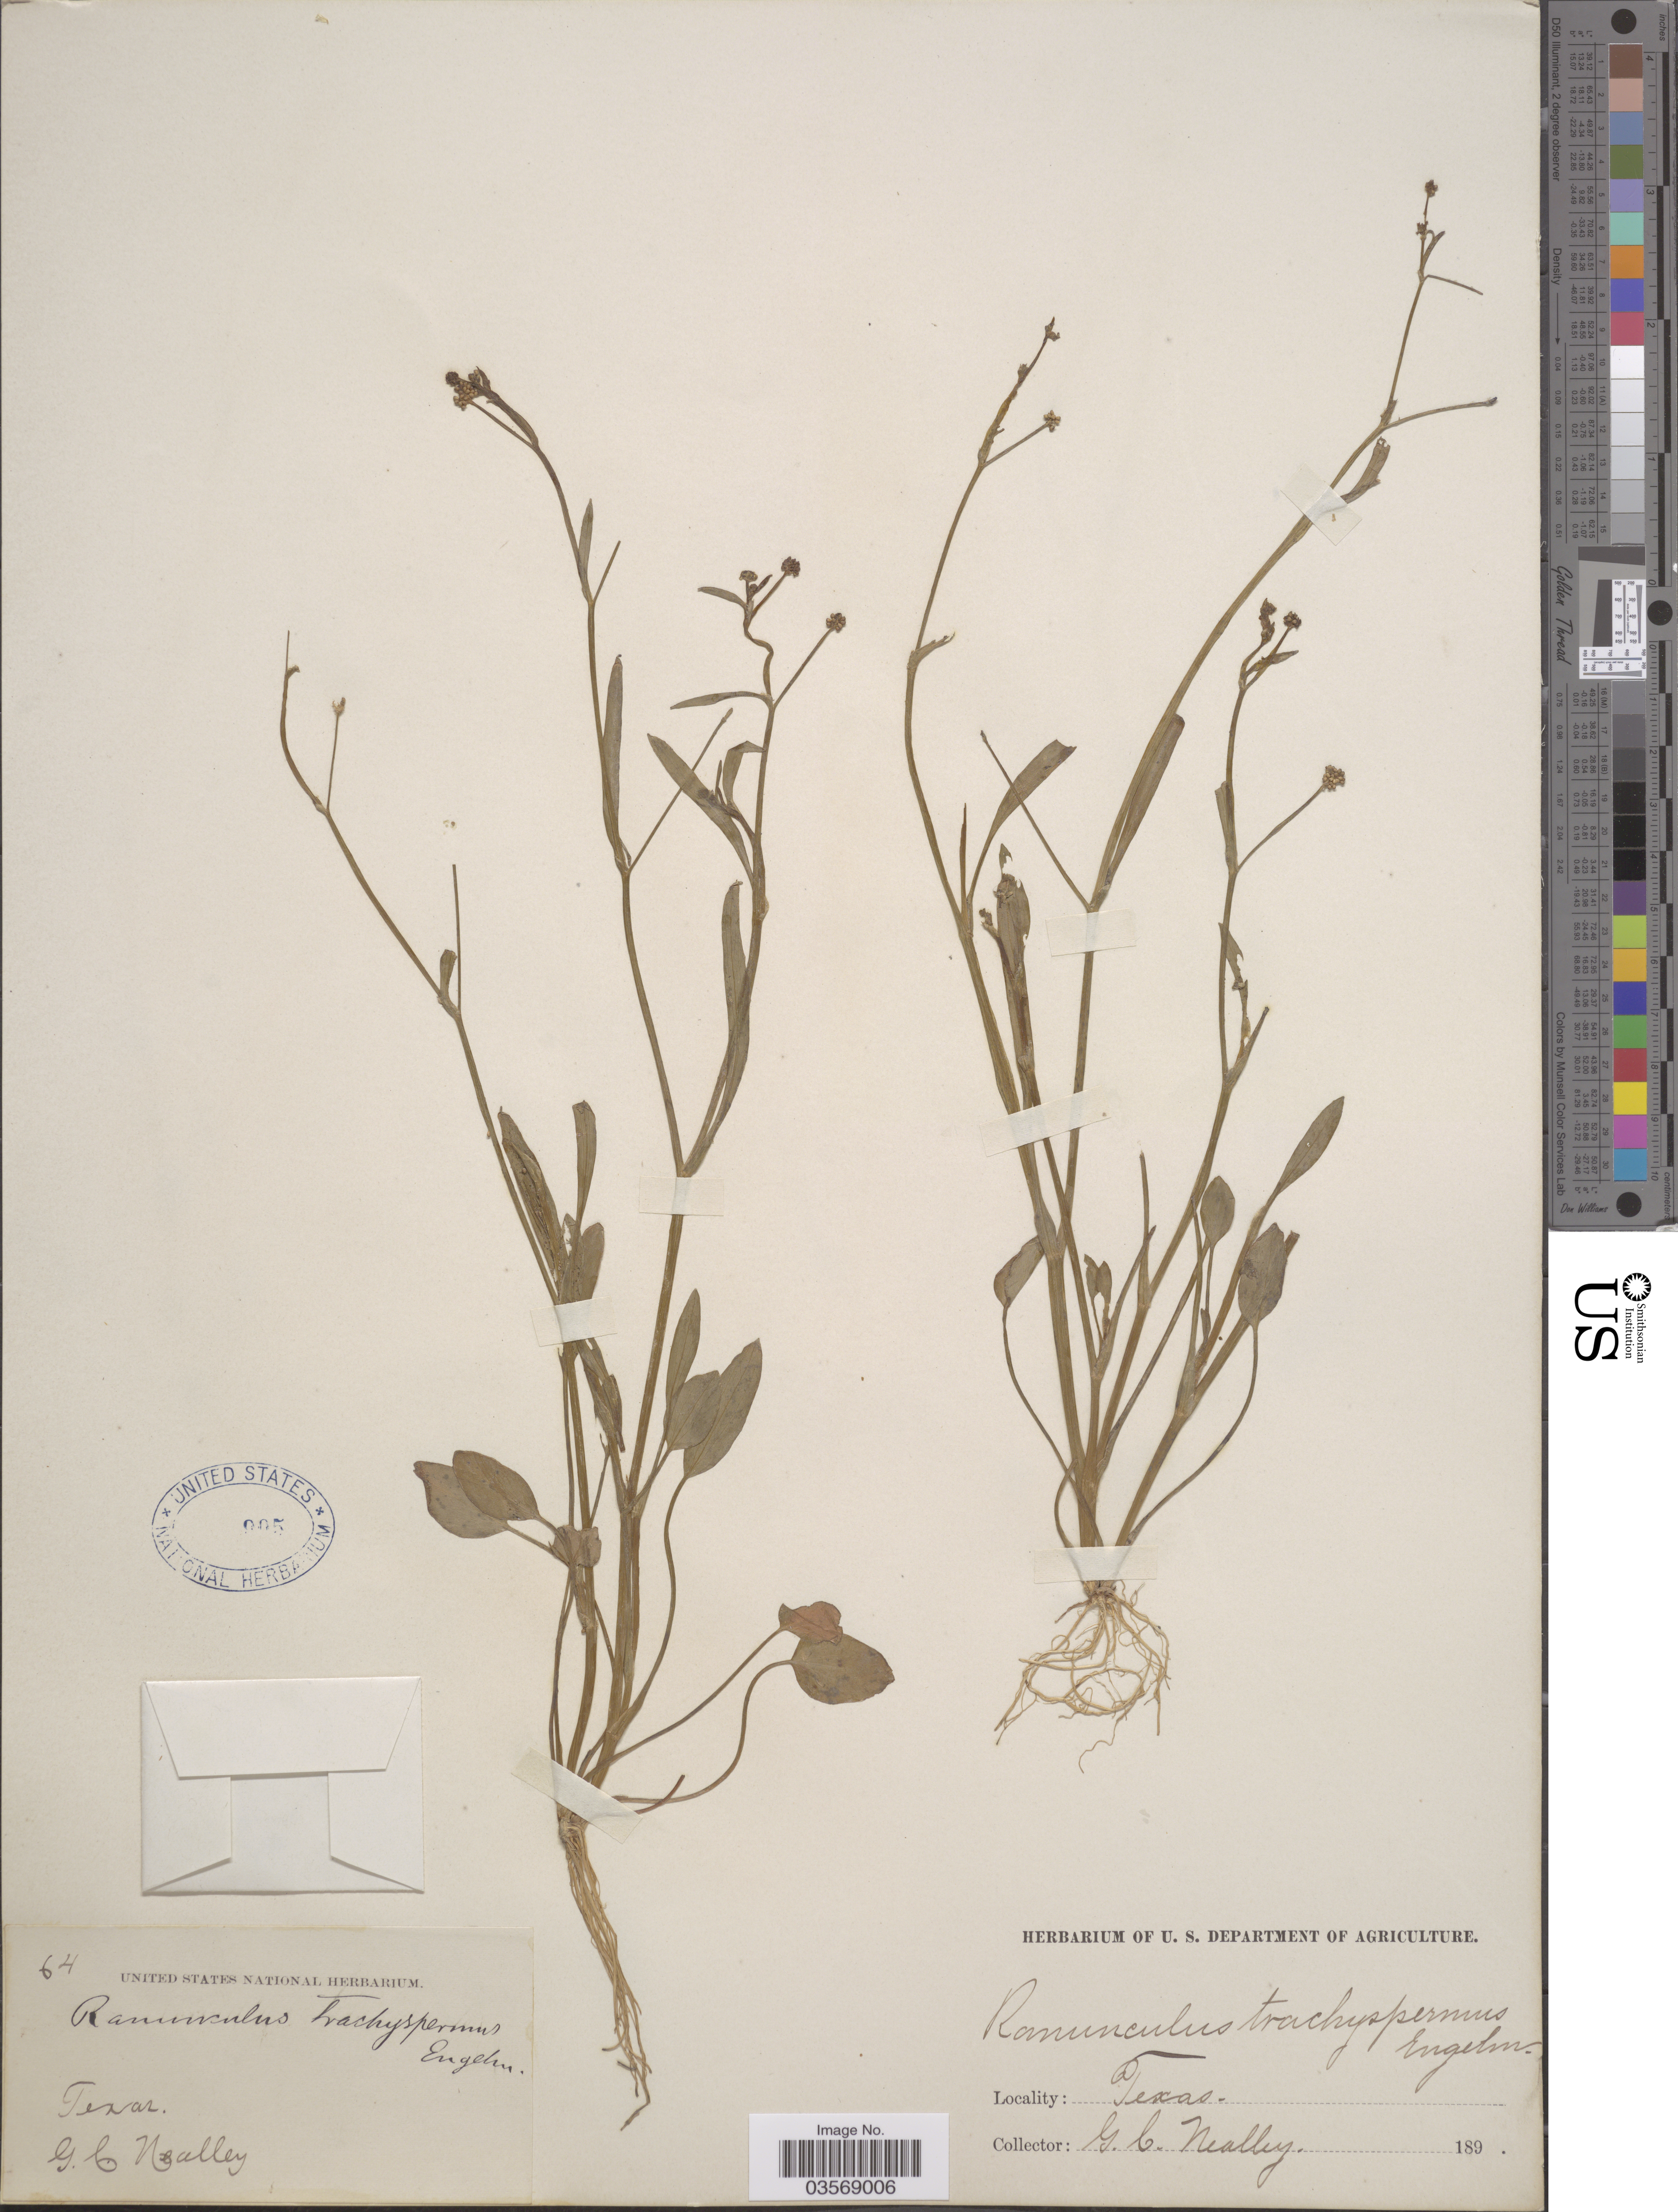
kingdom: Plantae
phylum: Tracheophyta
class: Magnoliopsida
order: Ranunculales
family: Ranunculaceae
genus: Ranunculus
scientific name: Ranunculus pusillus var. angustifolius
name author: (Engelm.) L.D. Benson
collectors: G. Neally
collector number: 64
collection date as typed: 189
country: United States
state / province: Texas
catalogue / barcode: US 905